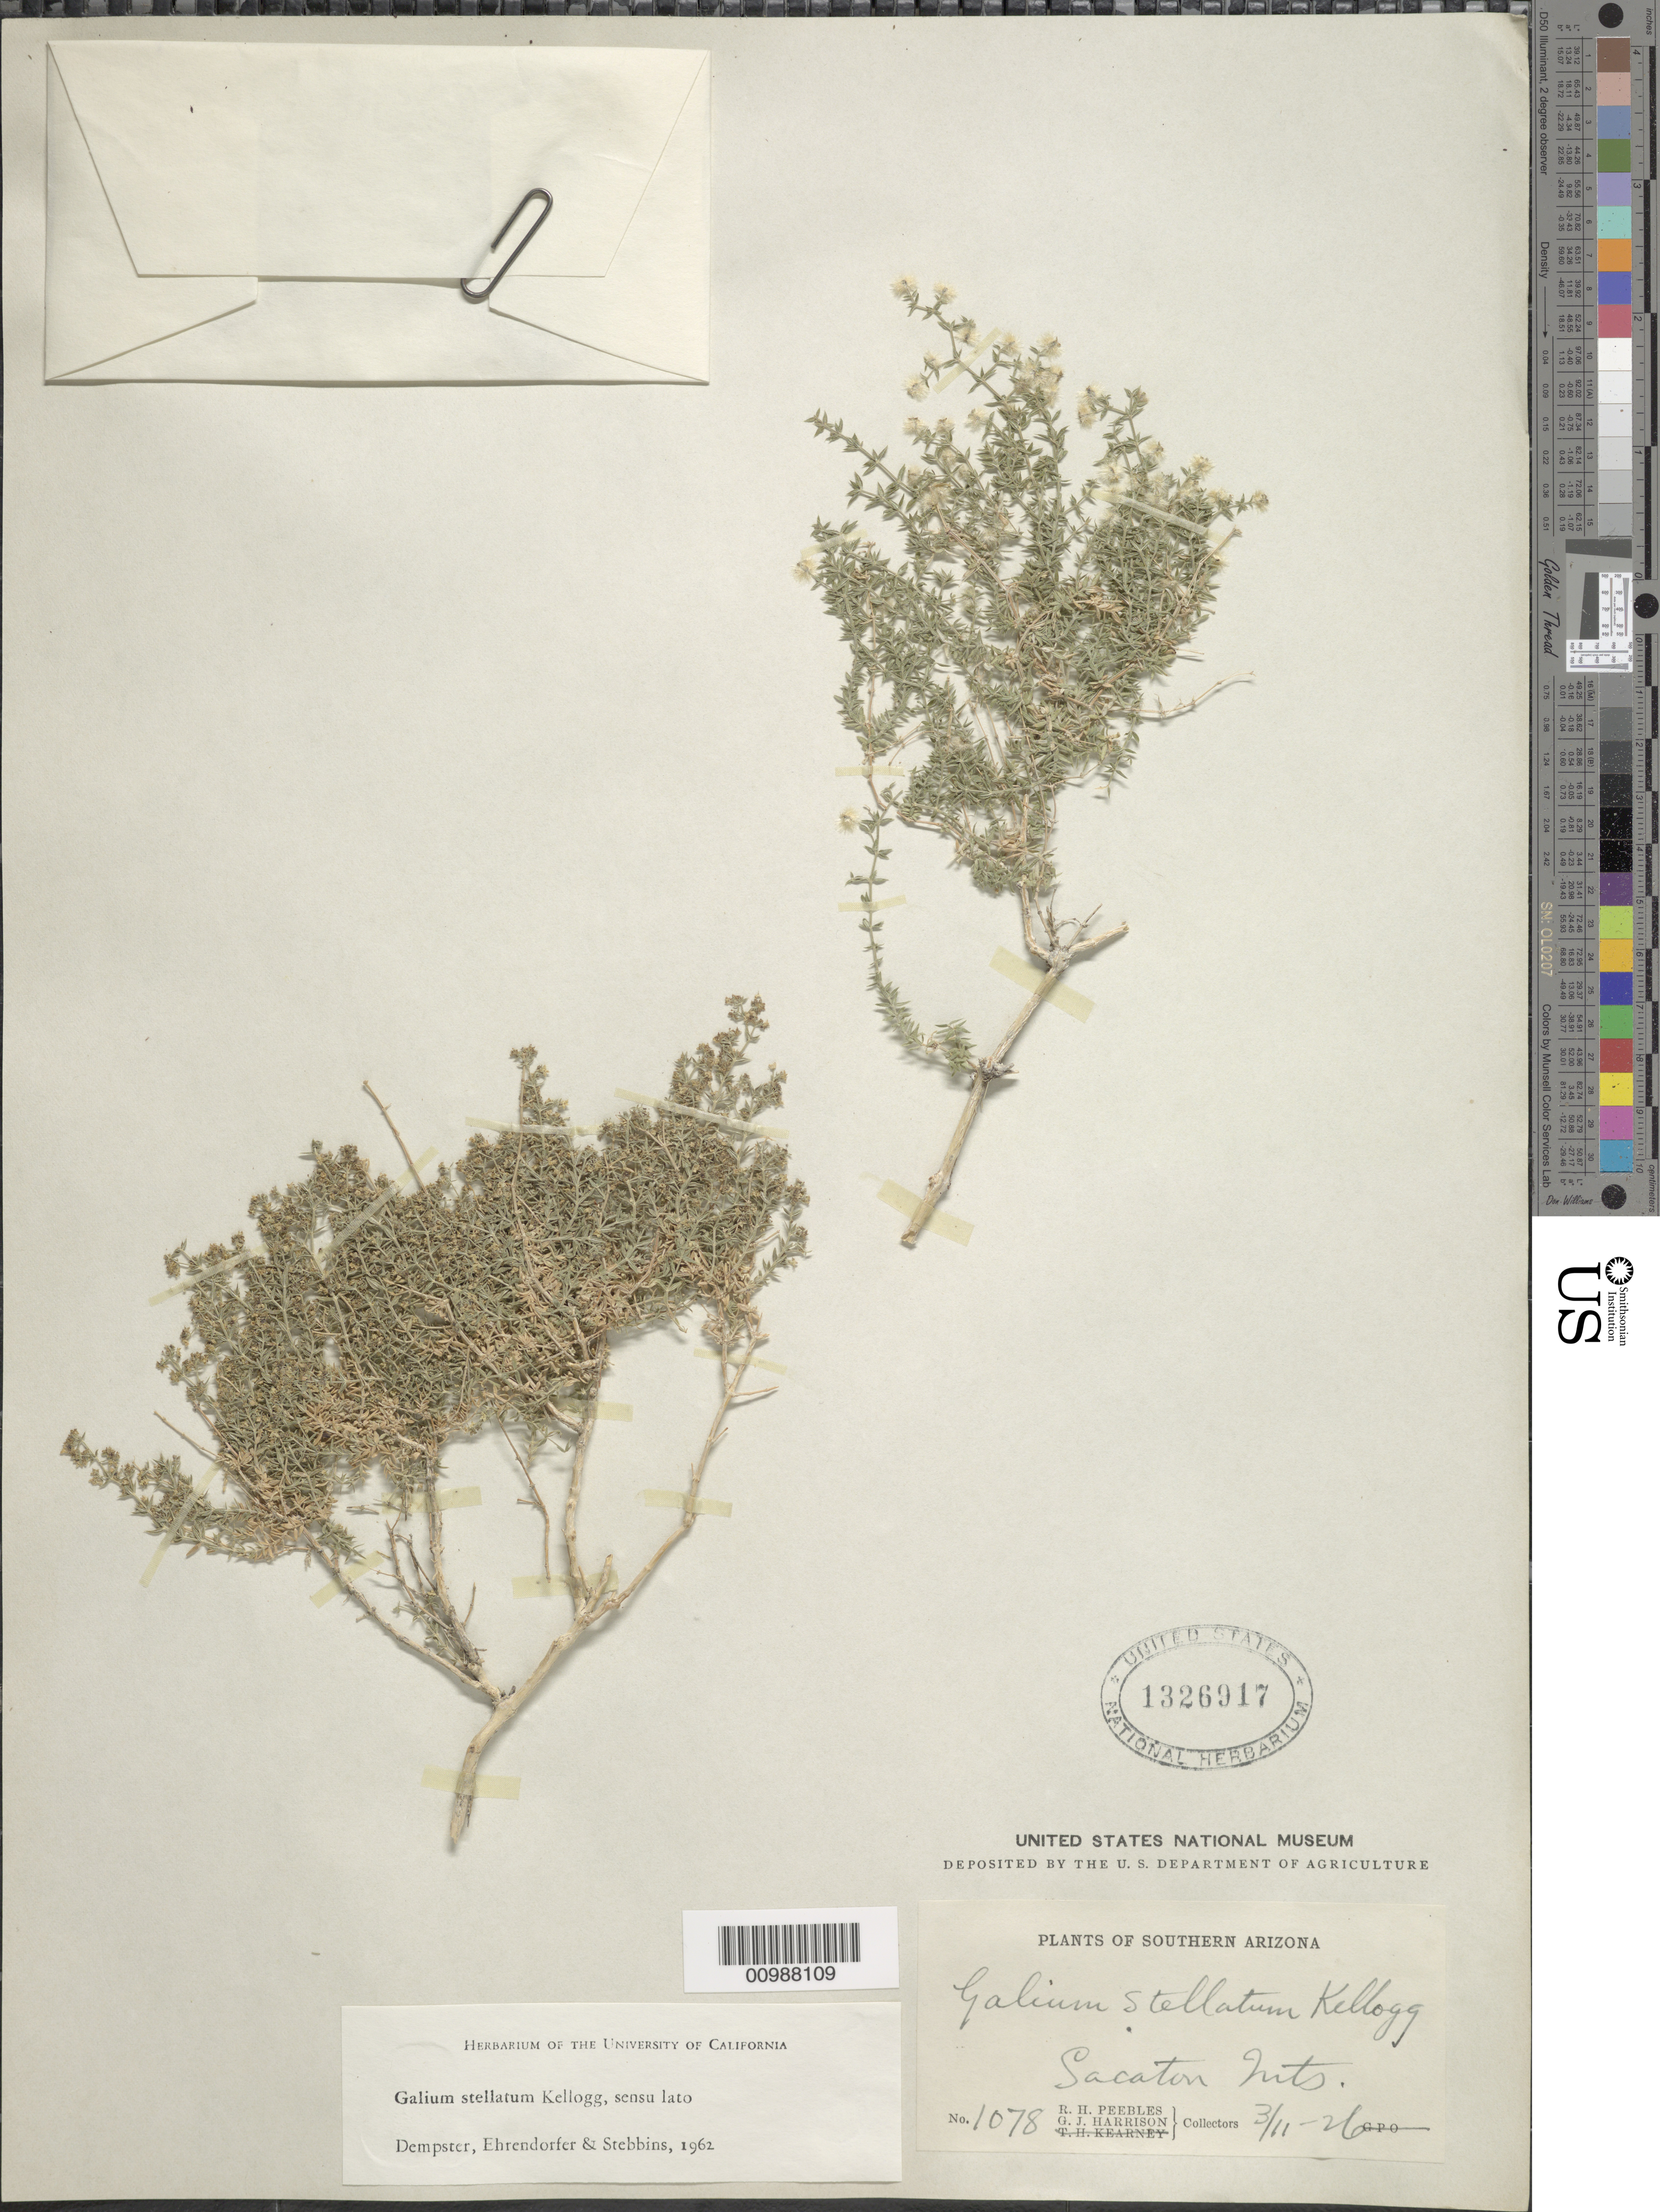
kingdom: Plantae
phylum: Tracheophyta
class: Magnoliopsida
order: Gentianales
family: Rubiaceae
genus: Galium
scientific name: Galium stellatum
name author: Kellogg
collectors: R. H. Peebles & G. J. Harrison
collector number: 1078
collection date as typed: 11 Apr 1926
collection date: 1926-04-11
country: United States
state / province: Arizona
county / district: Pima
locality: Sacaton Mountains.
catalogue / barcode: US 1326917